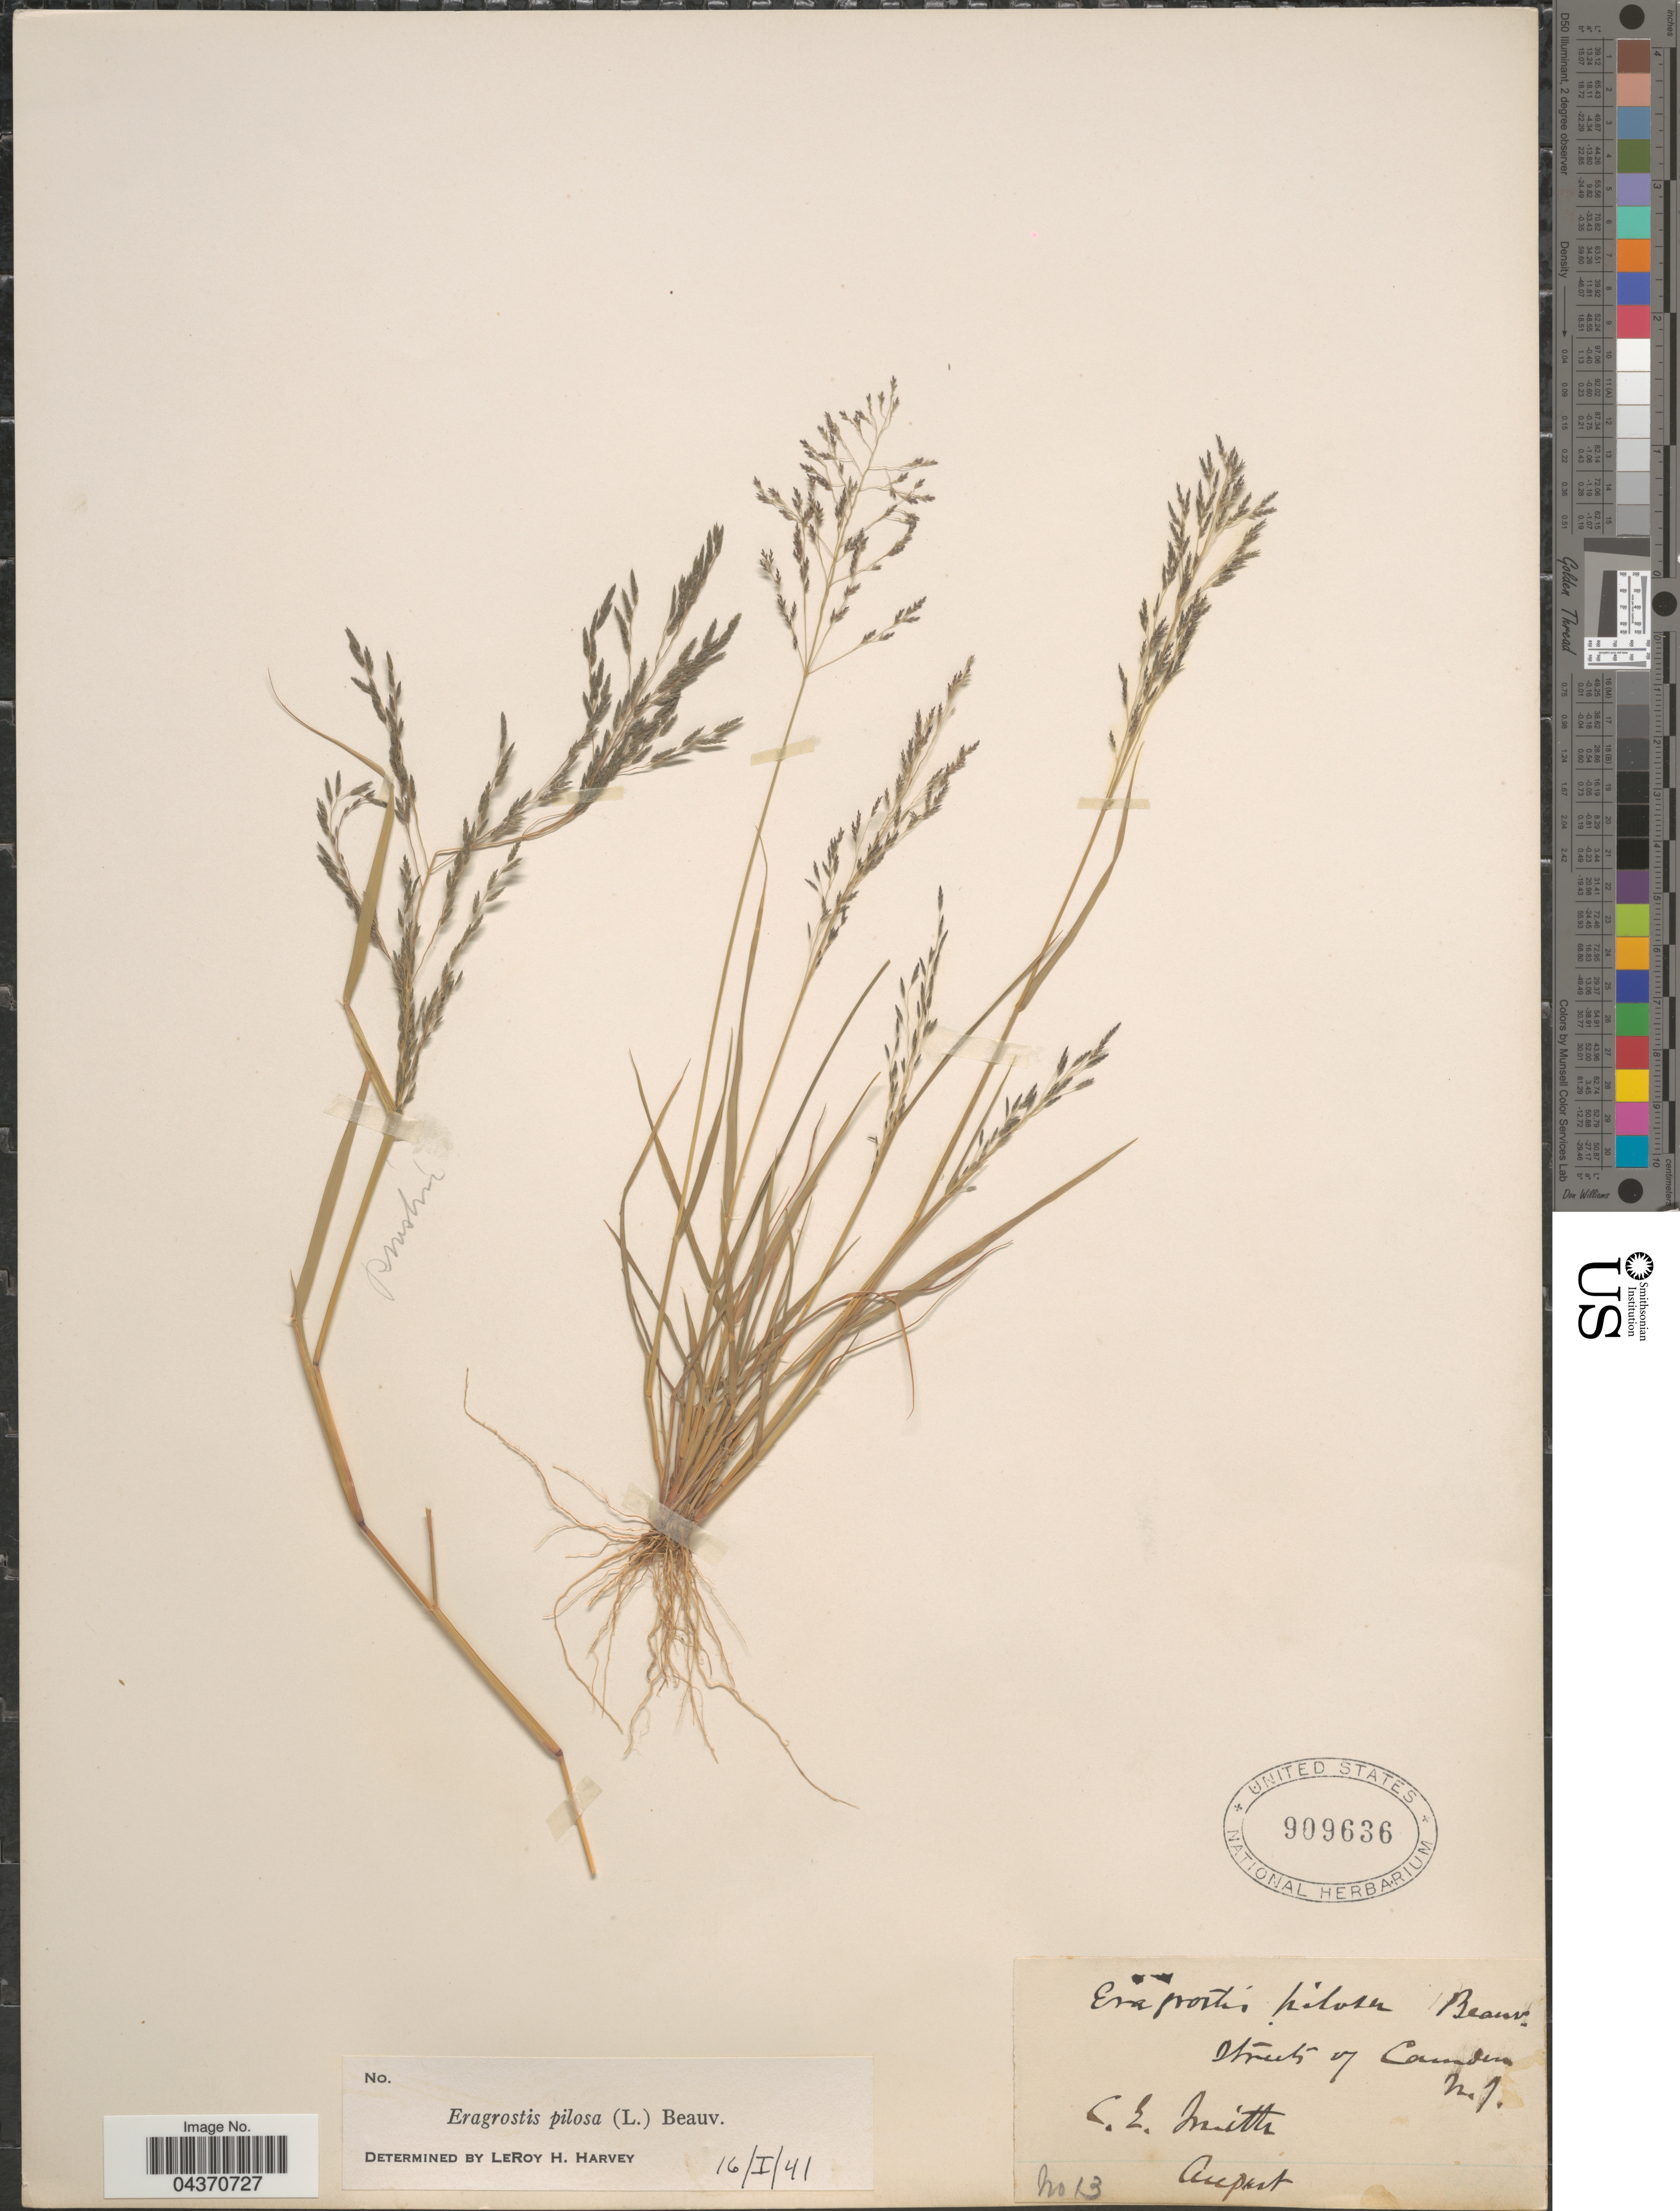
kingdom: Plantae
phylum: Tracheophyta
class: Liliopsida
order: Poales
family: Poaceae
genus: Eragrostis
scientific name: Eragrostis pilosa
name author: (L.) P. Beauv.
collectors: C. E. Smith Jr.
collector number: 13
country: United States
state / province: New Jersey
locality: Streets of Camden.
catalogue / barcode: US 909636